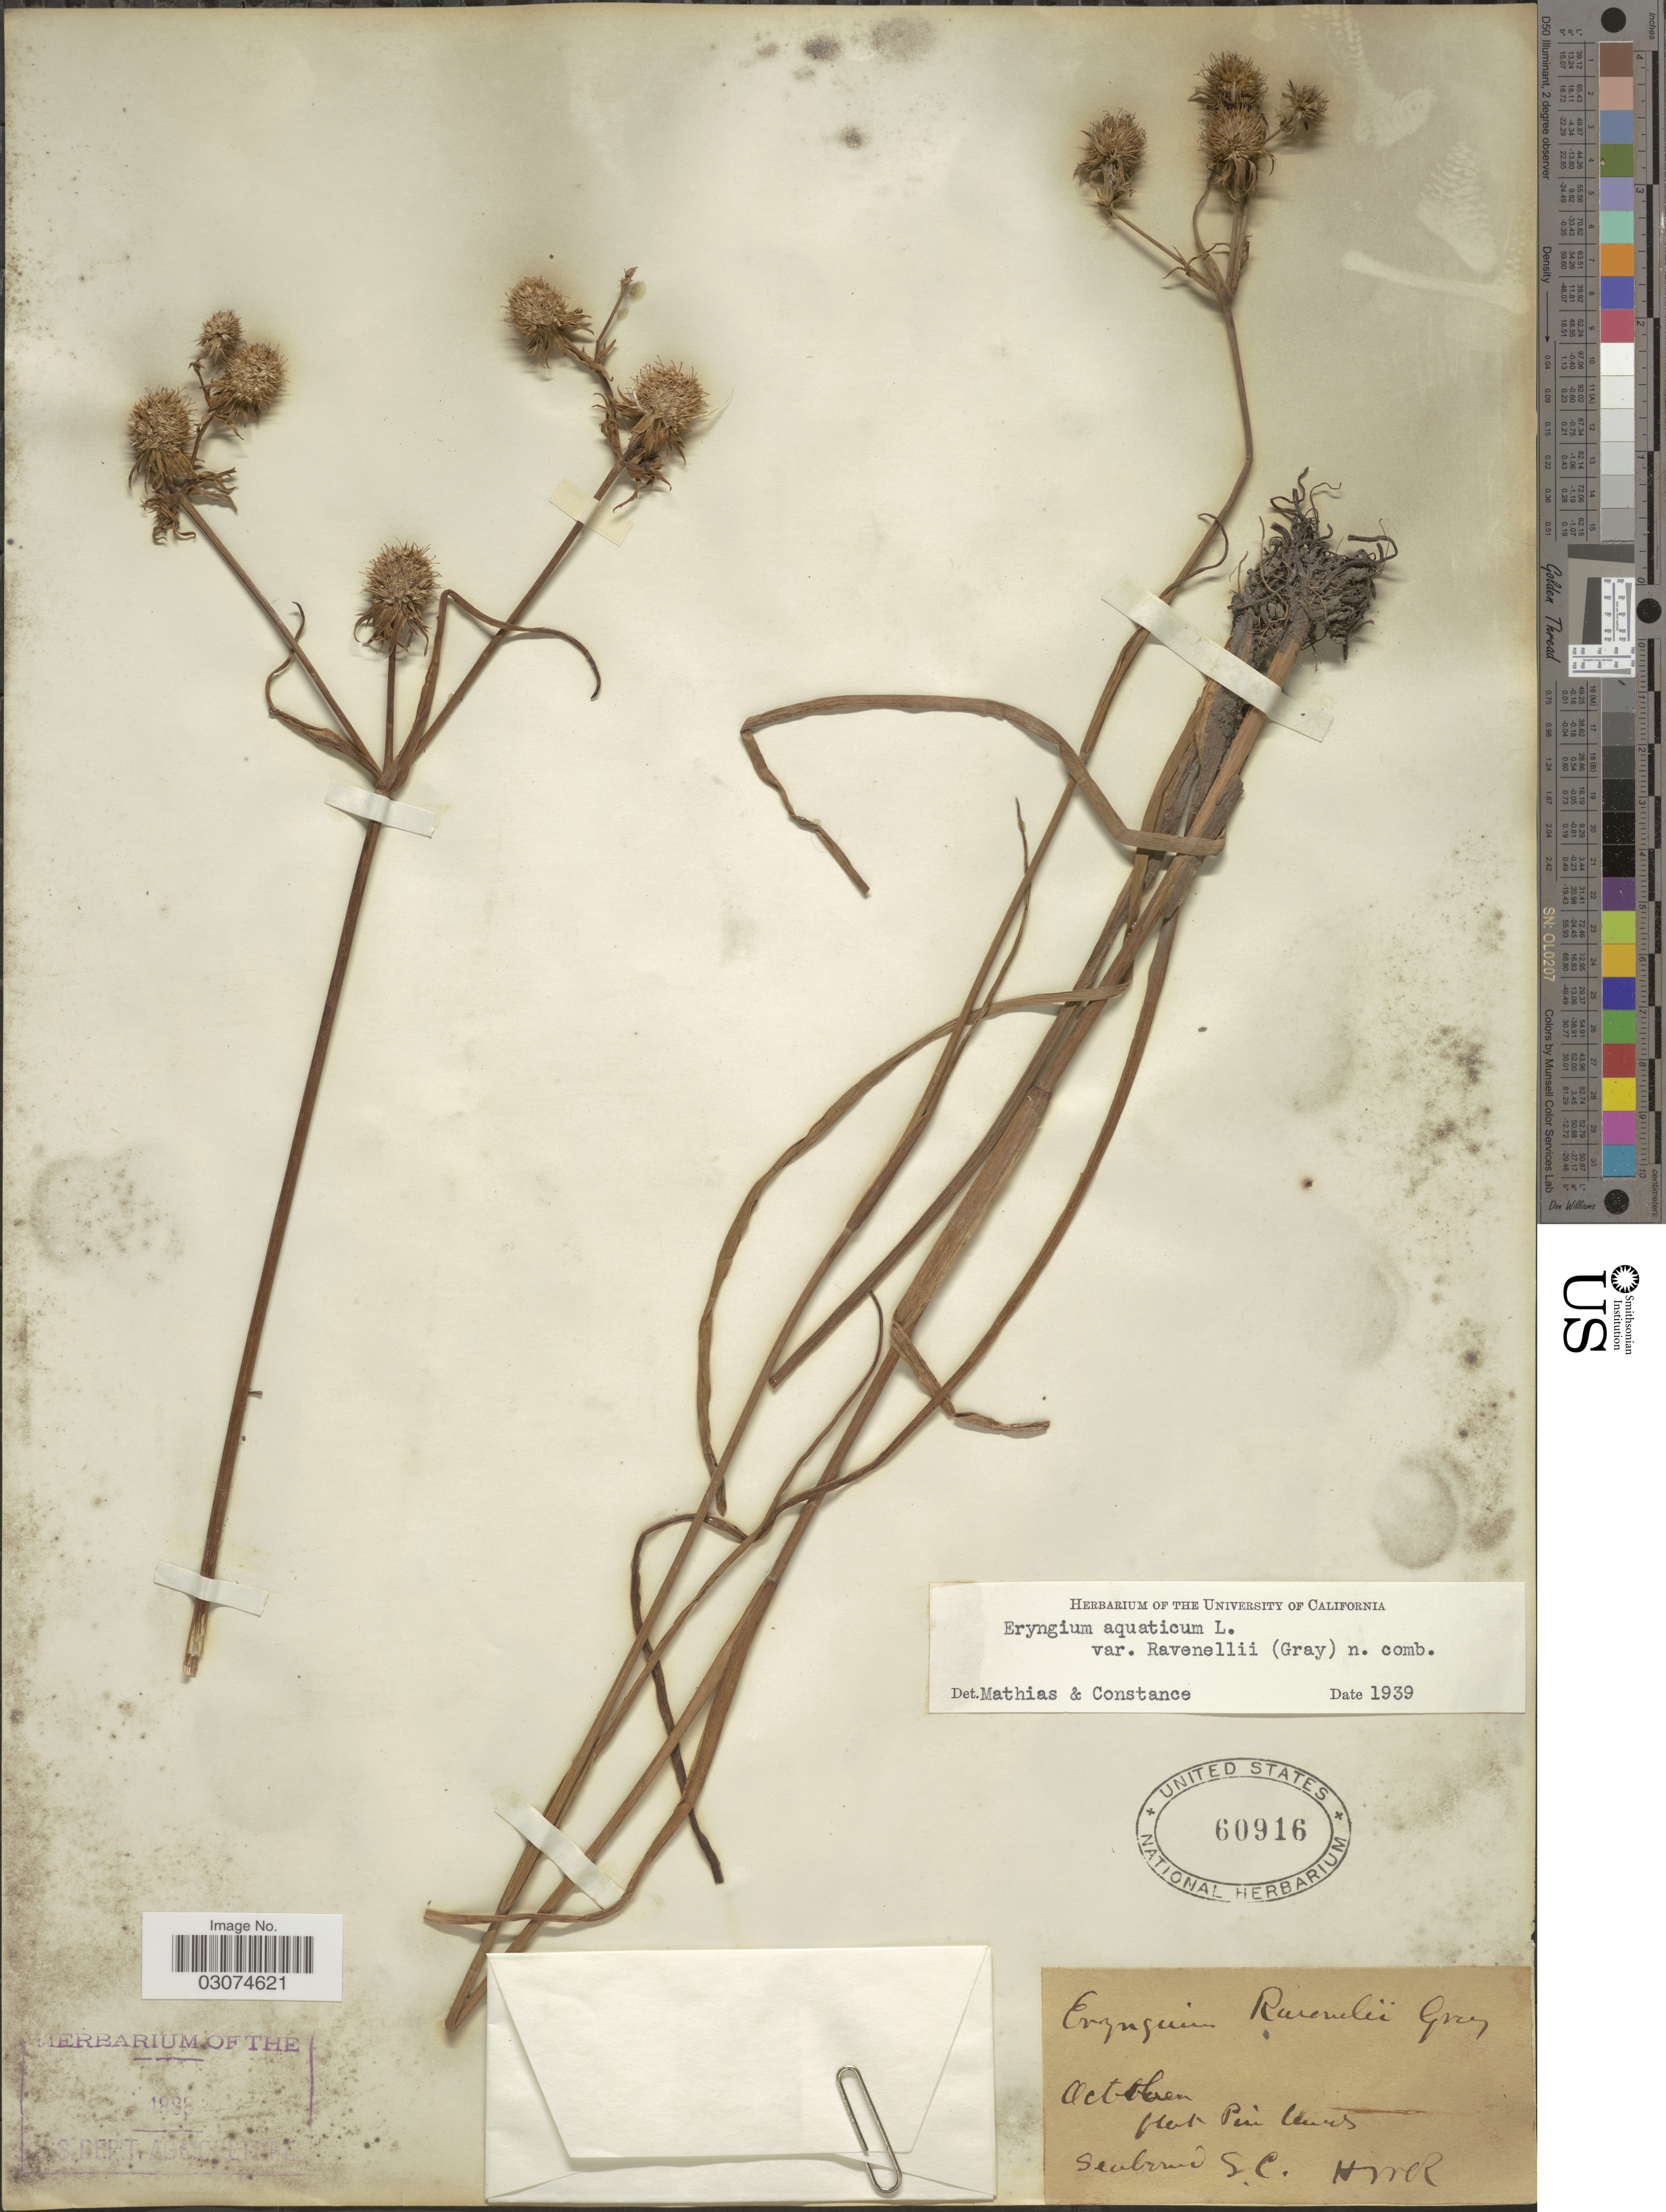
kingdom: Plantae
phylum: Tracheophyta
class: Magnoliopsida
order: Apiales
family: Apiaceae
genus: Eryngium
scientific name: Eryngium aquaticum var. ravenellii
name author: (A. Gray) Mathias & Constance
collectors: H. W. R.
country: United States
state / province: South Carolina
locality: Flat Pin lands. Seaboard S. C.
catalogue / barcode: US 60916